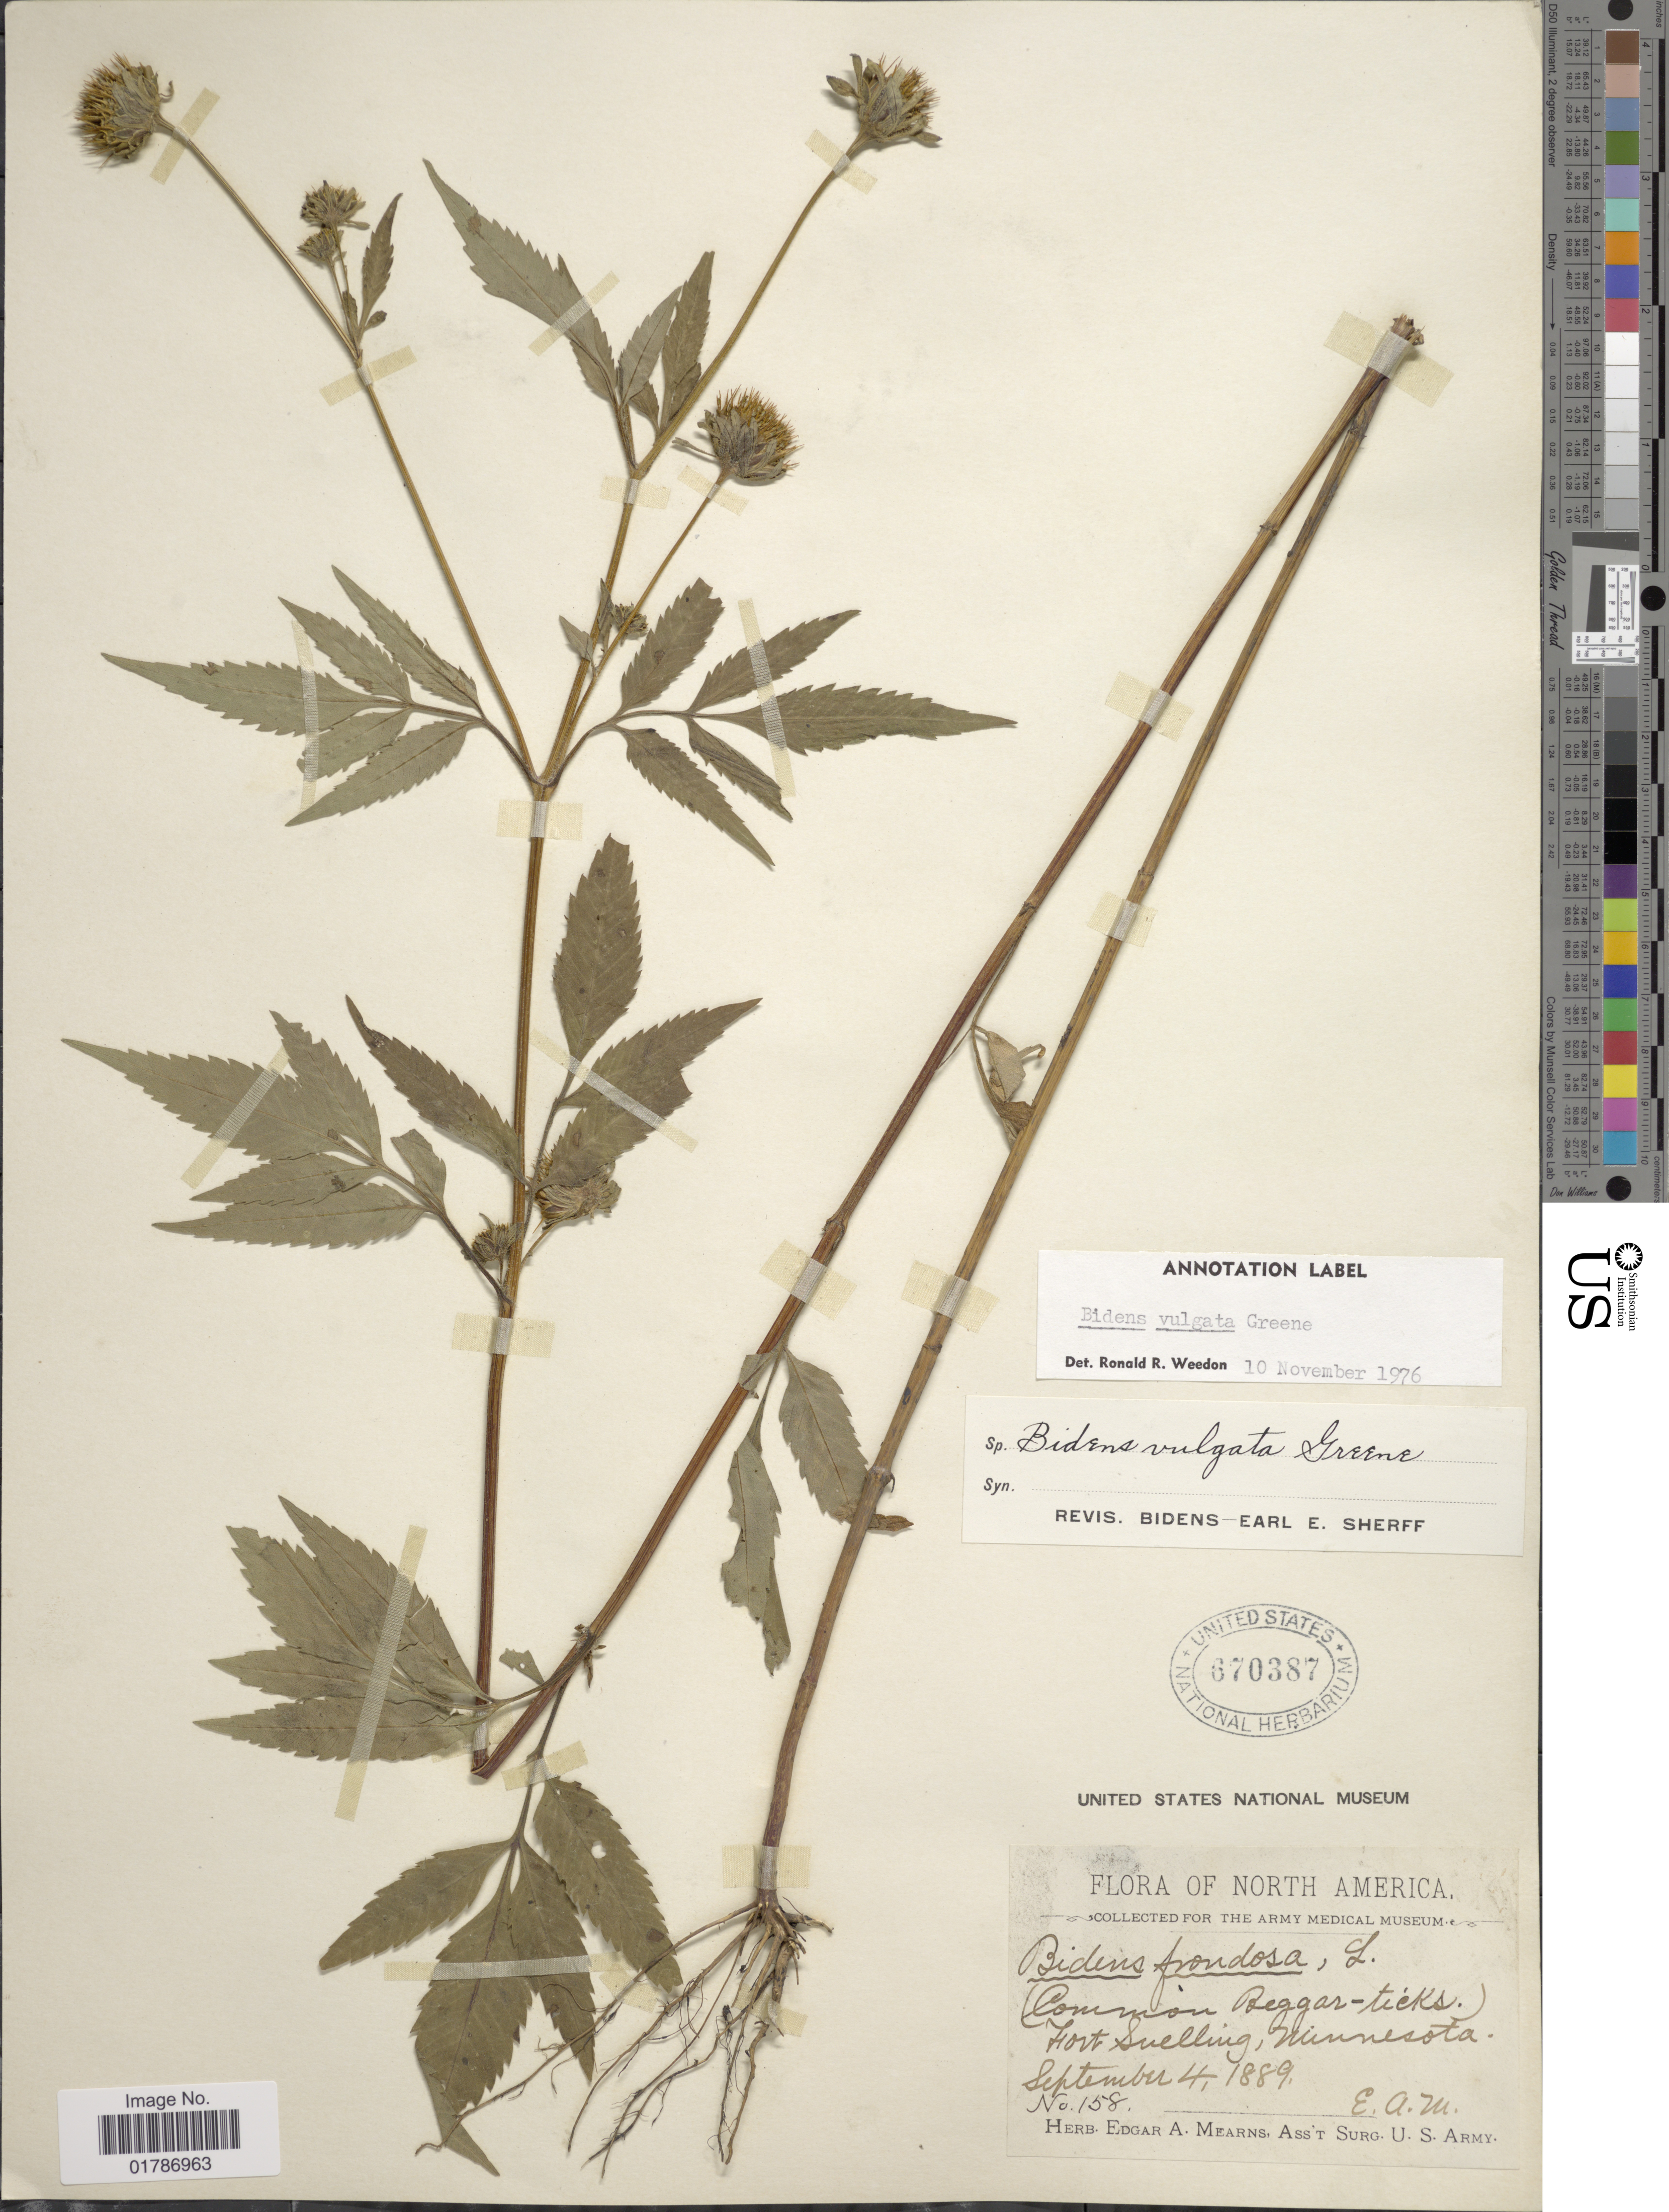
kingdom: Plantae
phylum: Tracheophyta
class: Magnoliopsida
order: Asterales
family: Asteraceae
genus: Bidens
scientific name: Bidens vulgata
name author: Greene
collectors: E. A. Mearns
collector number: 158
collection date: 1889-09-04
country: United States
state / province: Minnesota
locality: Fort Snelling, Minnesota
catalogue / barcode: US 670387